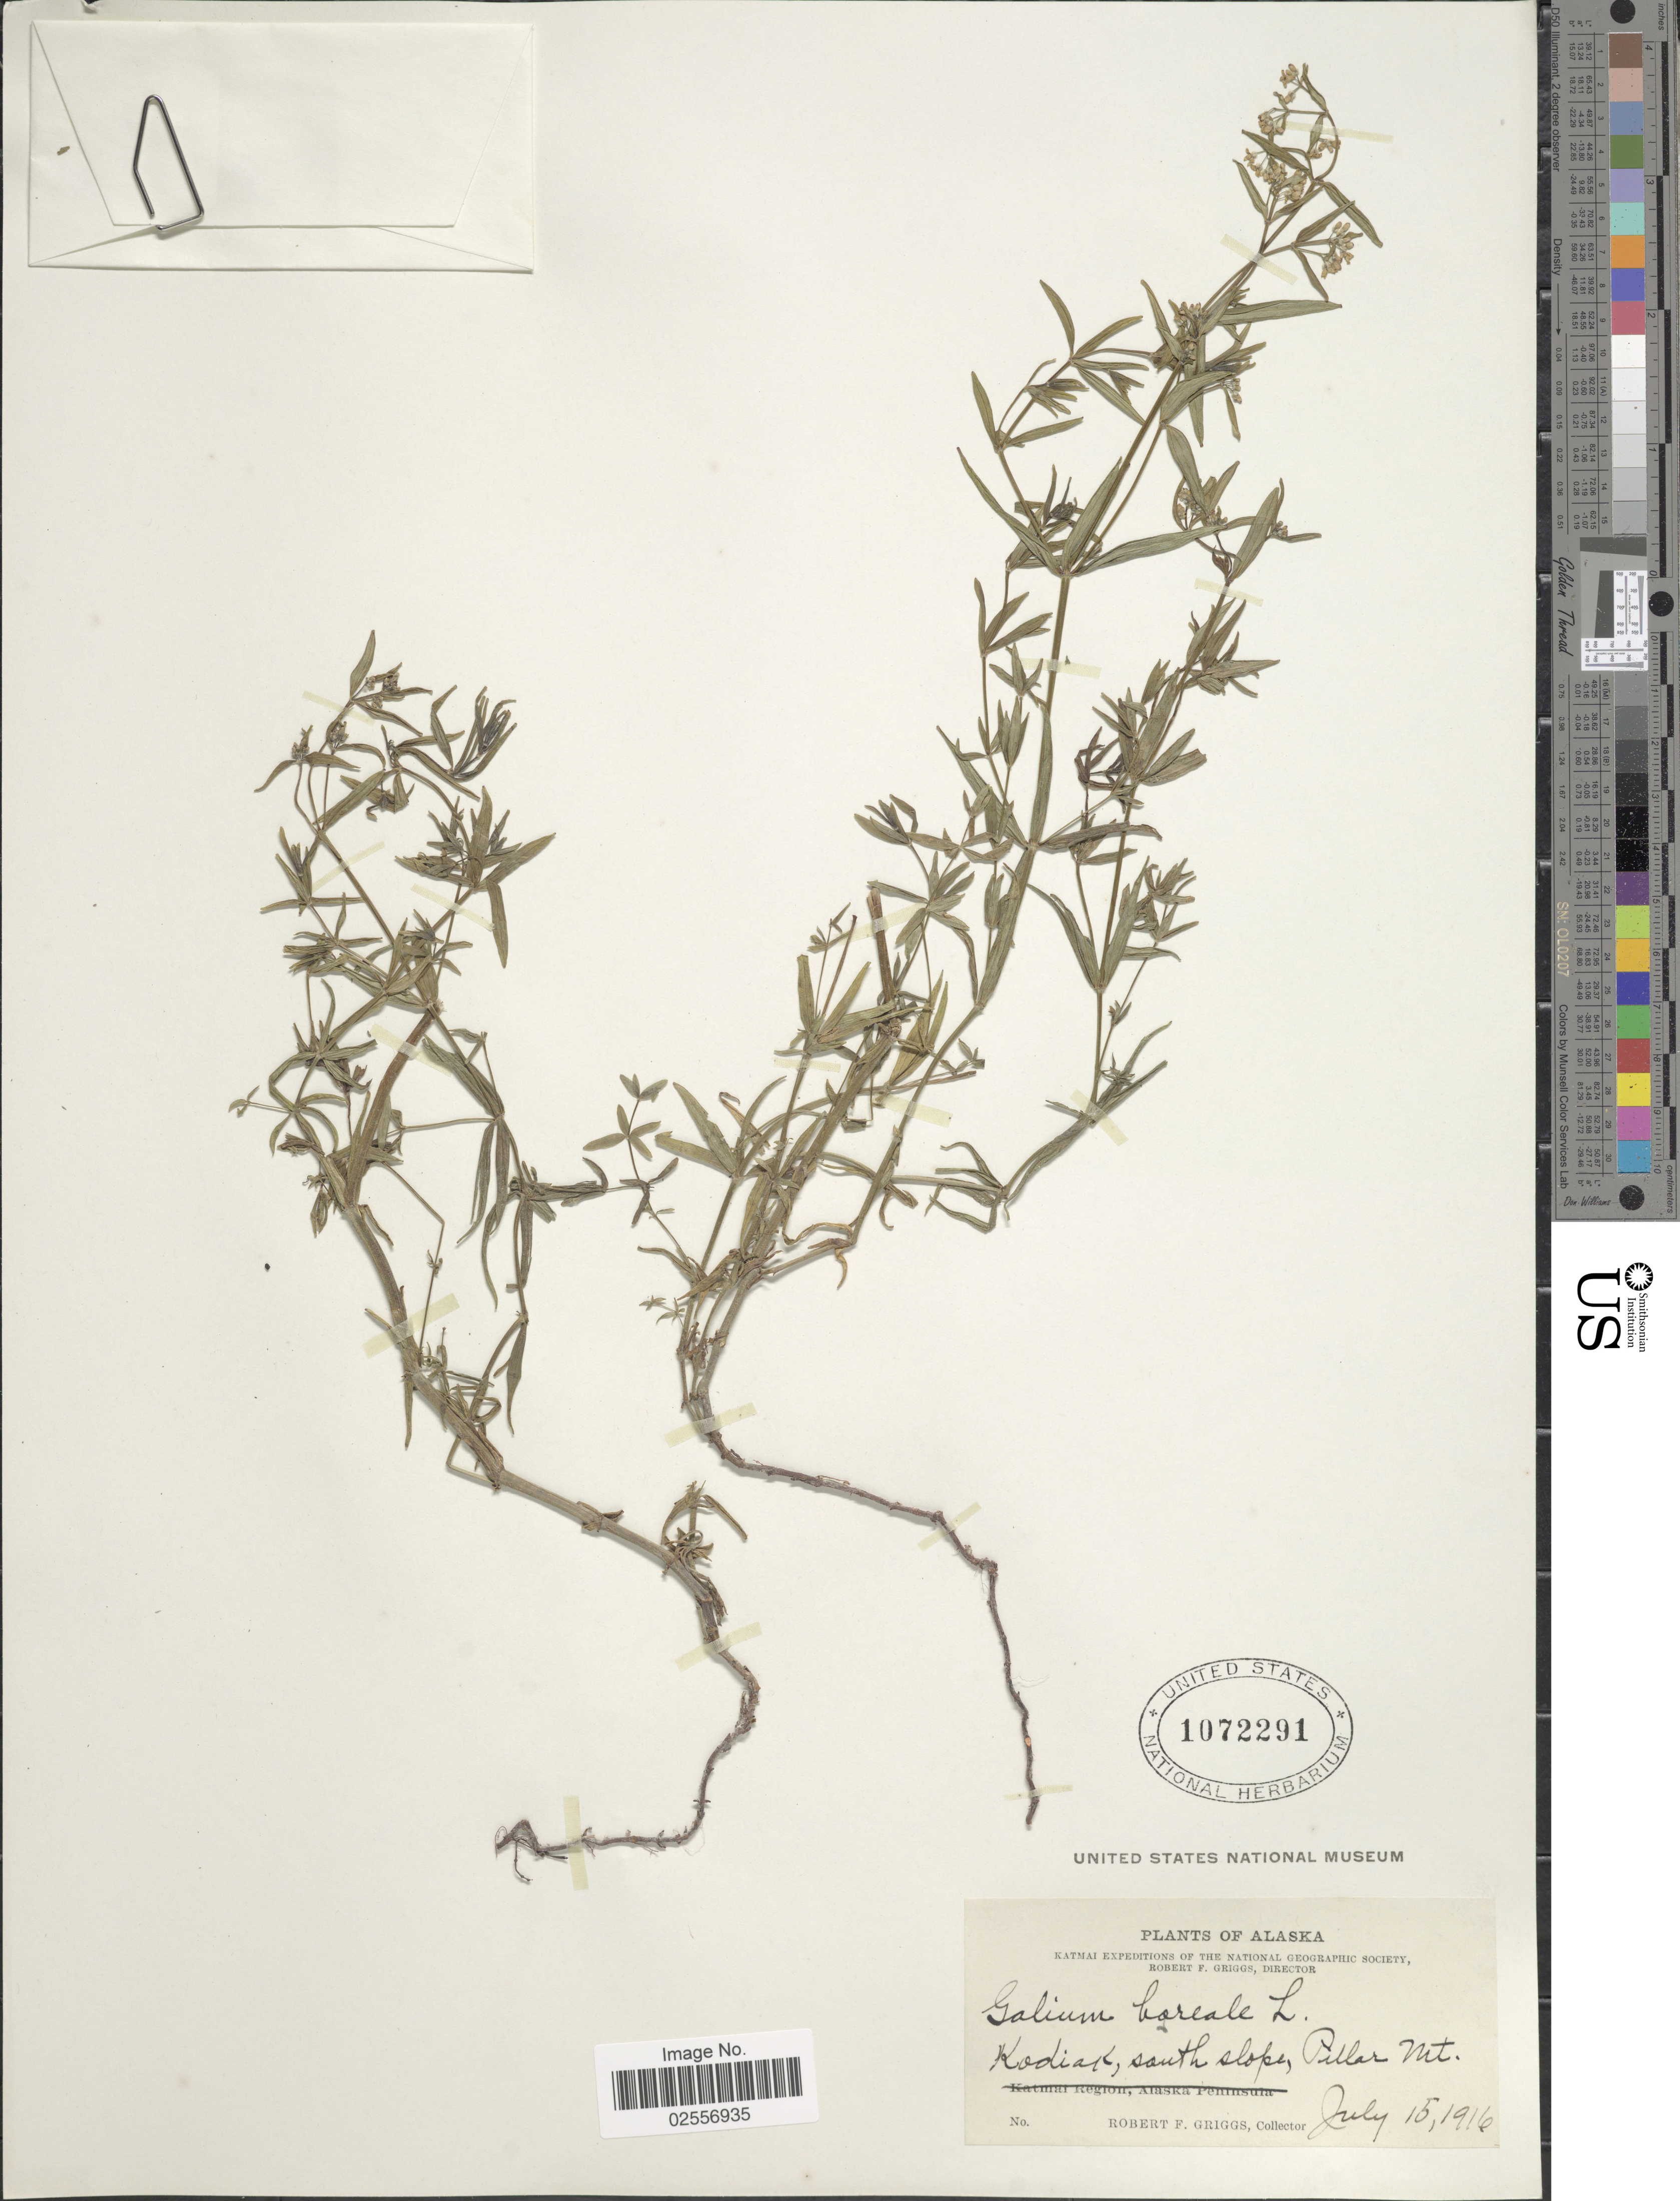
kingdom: Plantae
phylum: Tracheophyta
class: Magnoliopsida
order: Gentianales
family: Rubiaceae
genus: Galium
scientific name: Galium boreale L.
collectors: R. F. Griggs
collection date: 1916-07-15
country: United States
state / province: Alaska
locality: Koadiak, south slope, Pillar Mt, Katmai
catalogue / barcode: US 1072291